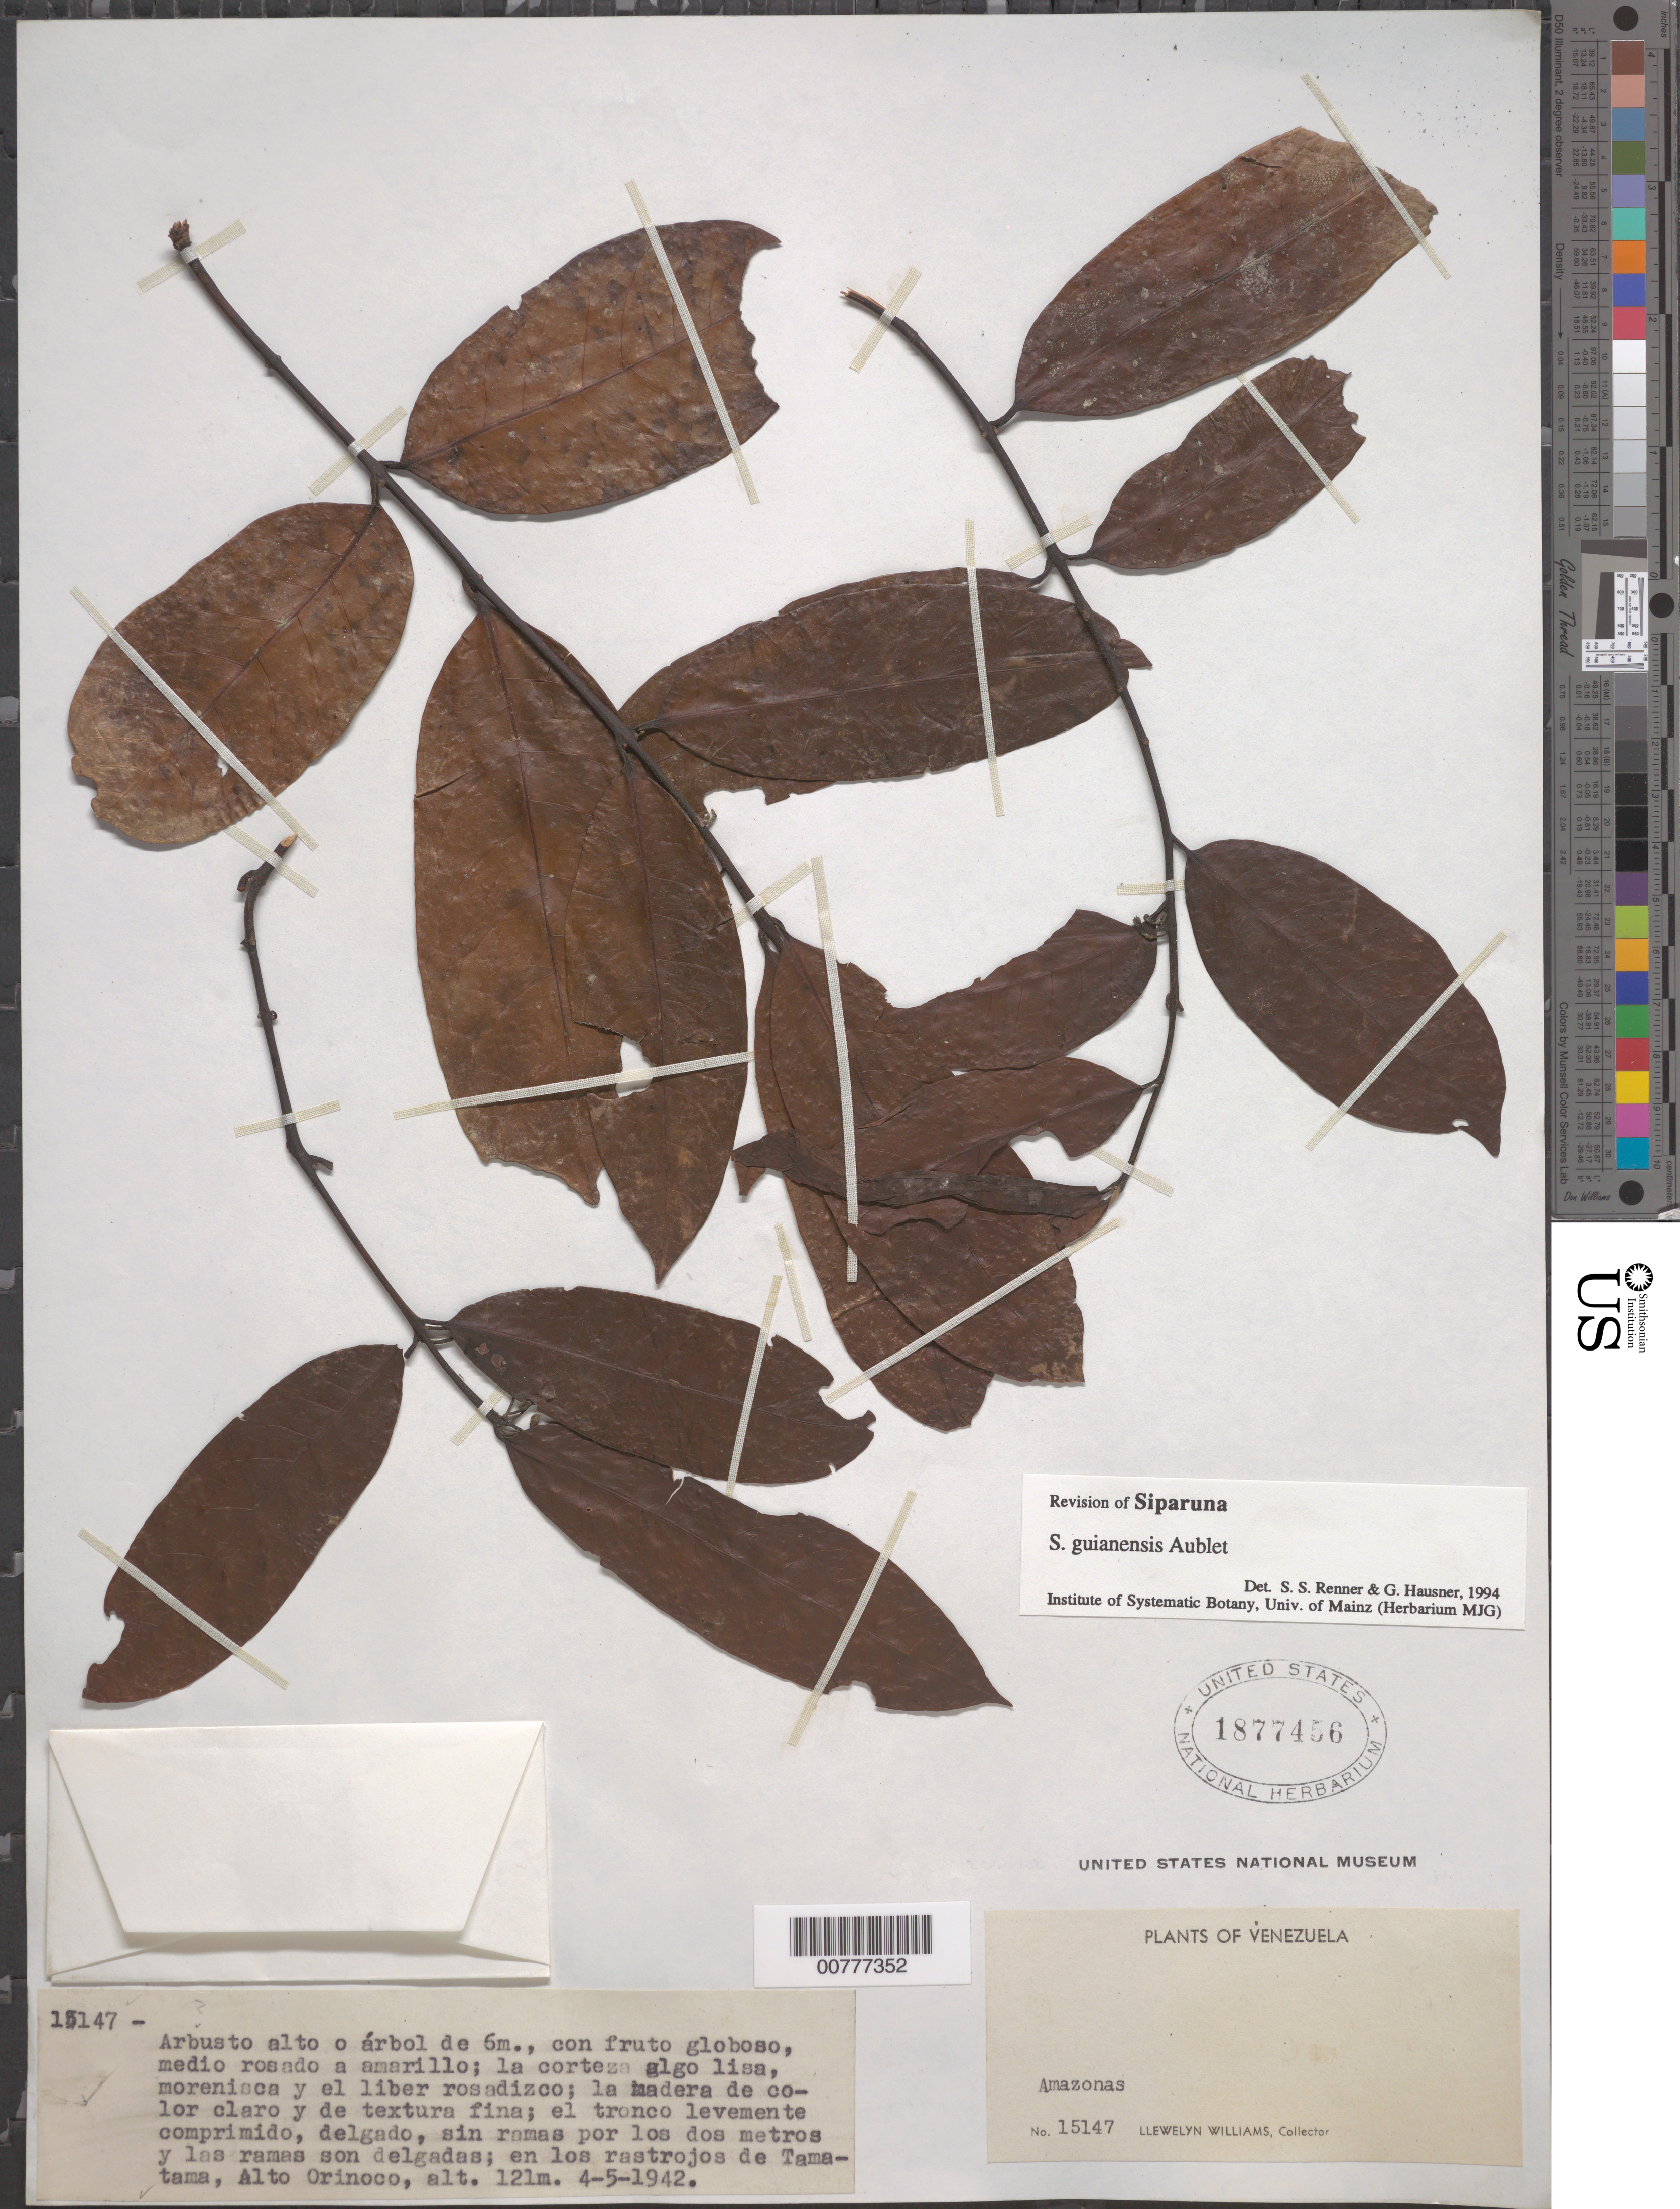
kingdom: Plantae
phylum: Tracheophyta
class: Magnoliopsida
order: Laurales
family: Siparunaceae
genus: Siparuna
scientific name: Siparuna guianensis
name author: Aubl.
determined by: Renner, S. S.; Hausner, G.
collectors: Ll. Williams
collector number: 15147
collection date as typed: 4-May-42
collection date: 1942-05-04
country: Venezuela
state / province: Amazonas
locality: Tamatama, Río Orinoco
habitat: Rastrojos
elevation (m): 121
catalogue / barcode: US 1877456